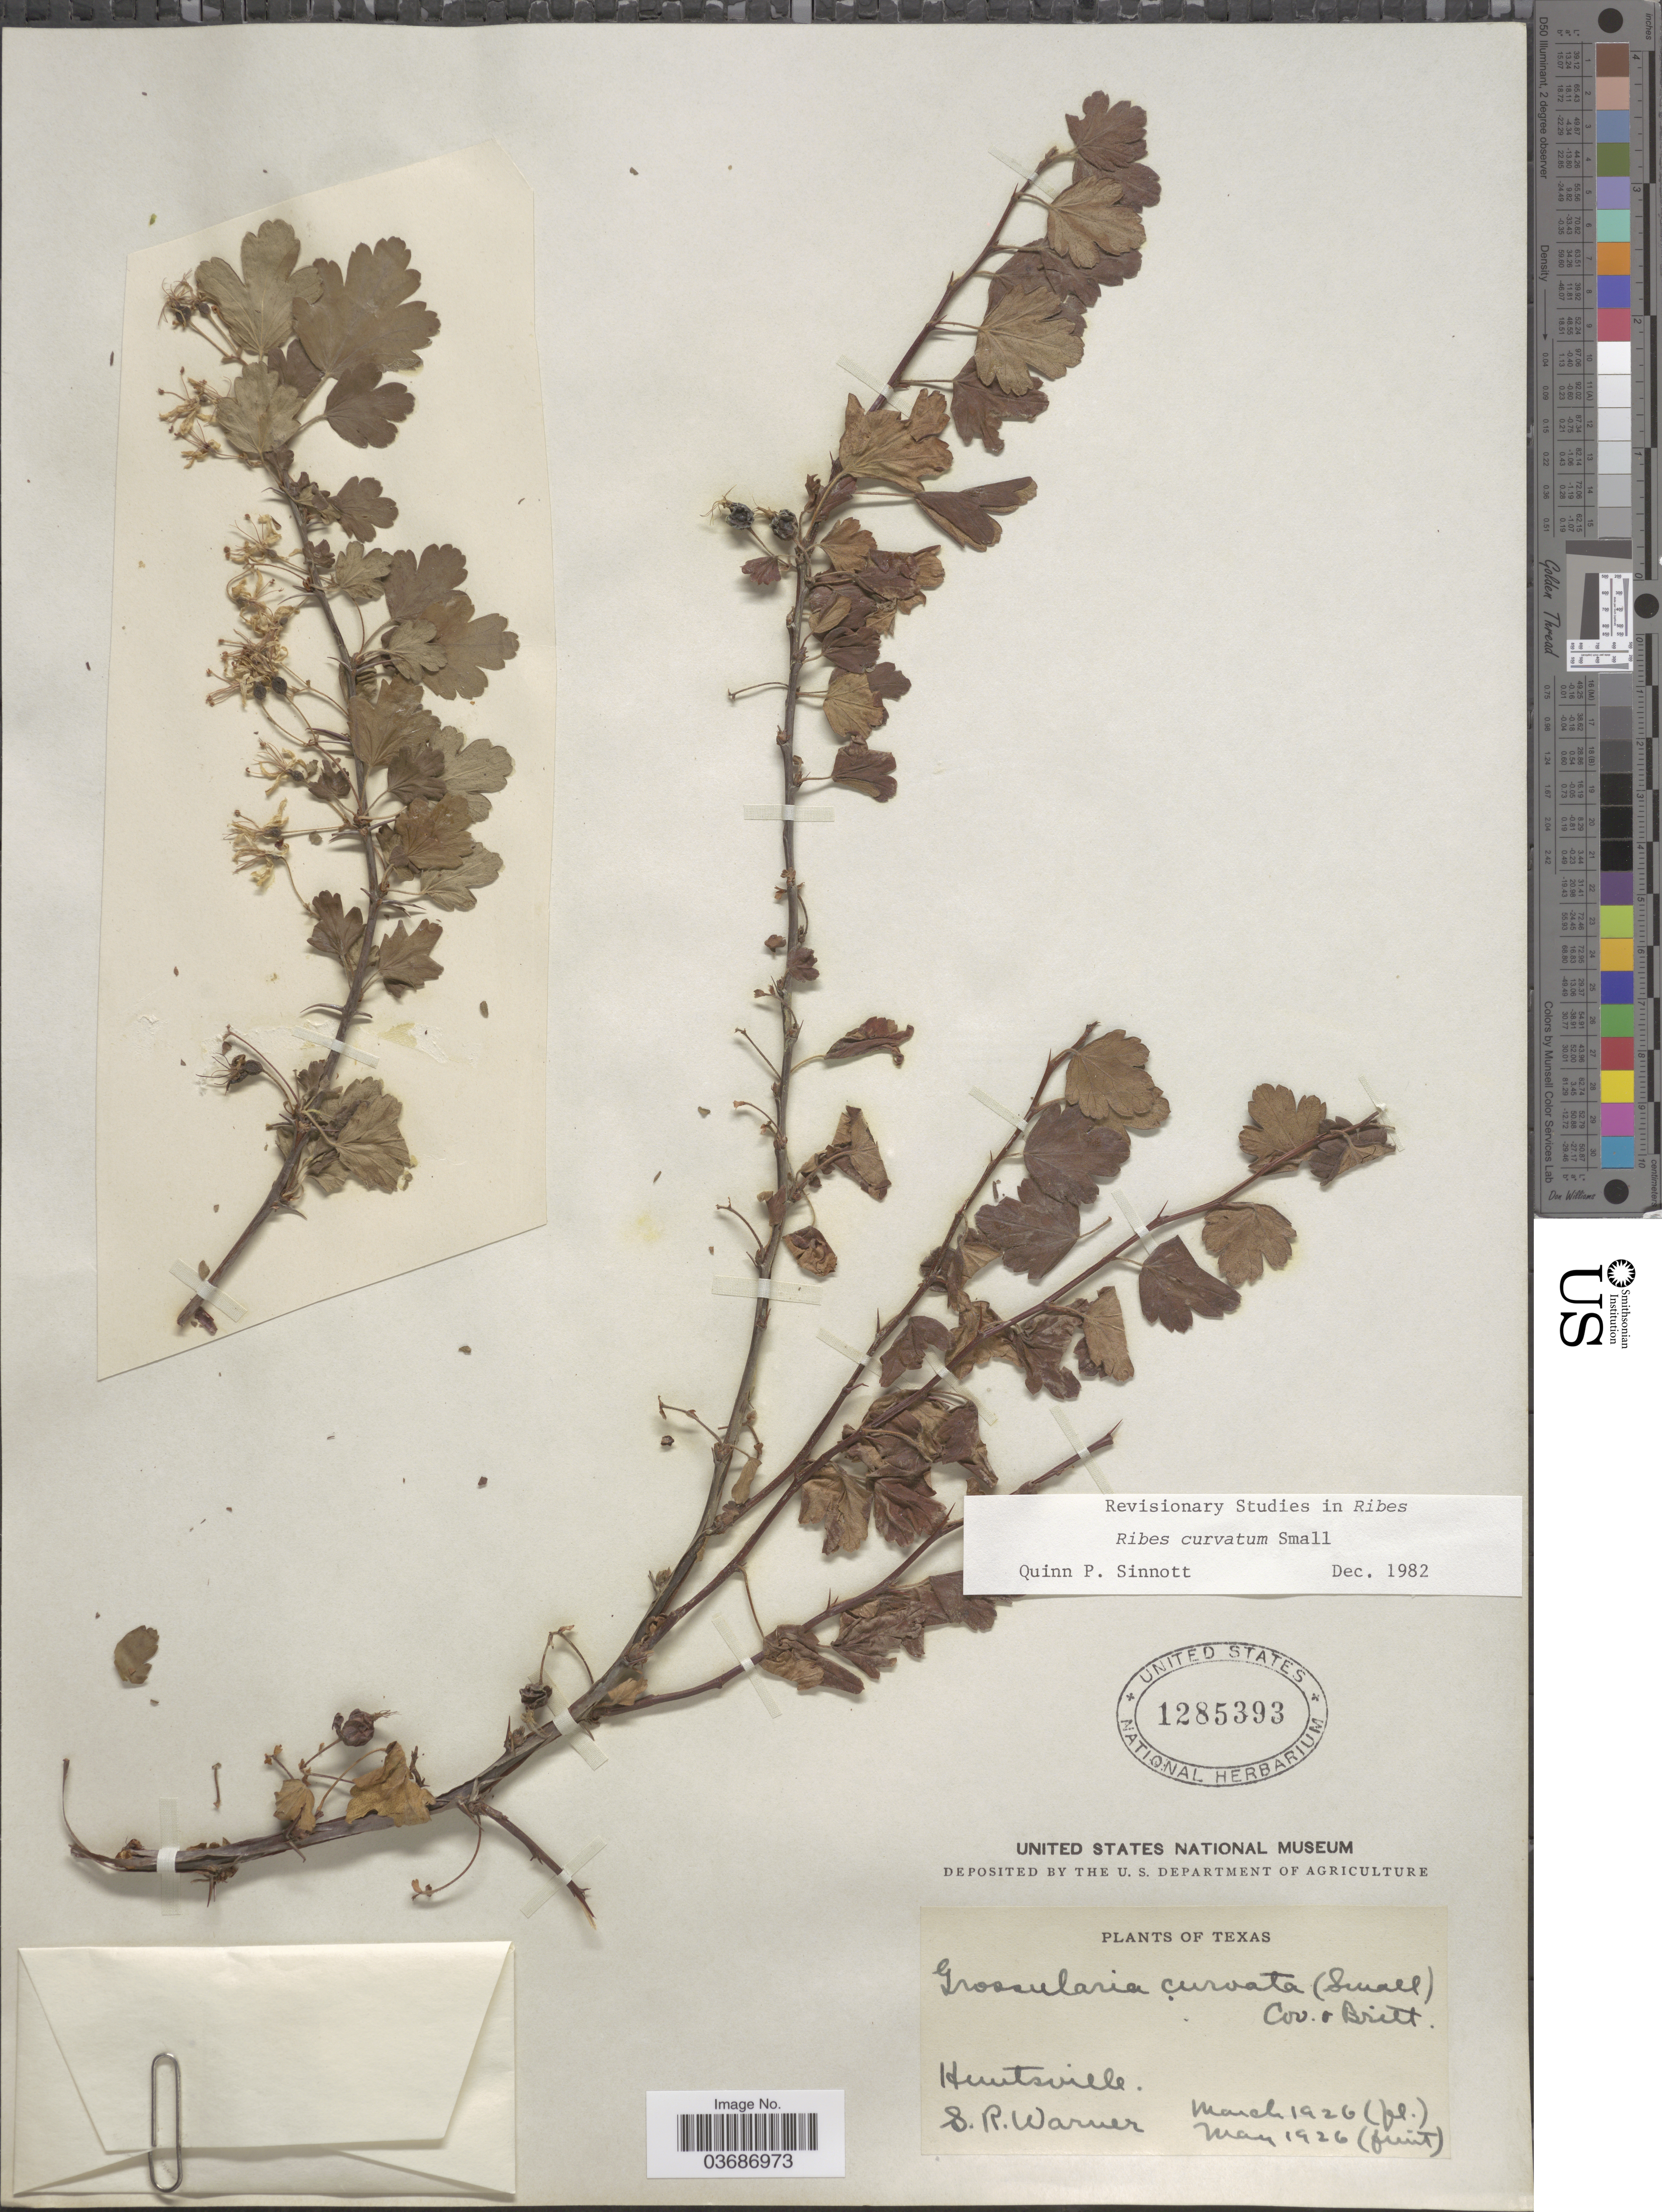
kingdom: Plantae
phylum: Tracheophyta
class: Magnoliopsida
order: Saxifragales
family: Grossulariaceae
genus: Ribes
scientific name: Ribes curvatum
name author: Small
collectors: S. Warner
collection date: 1926-03/1926-05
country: United States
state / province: Texas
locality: Huntsville.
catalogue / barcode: US 1285393